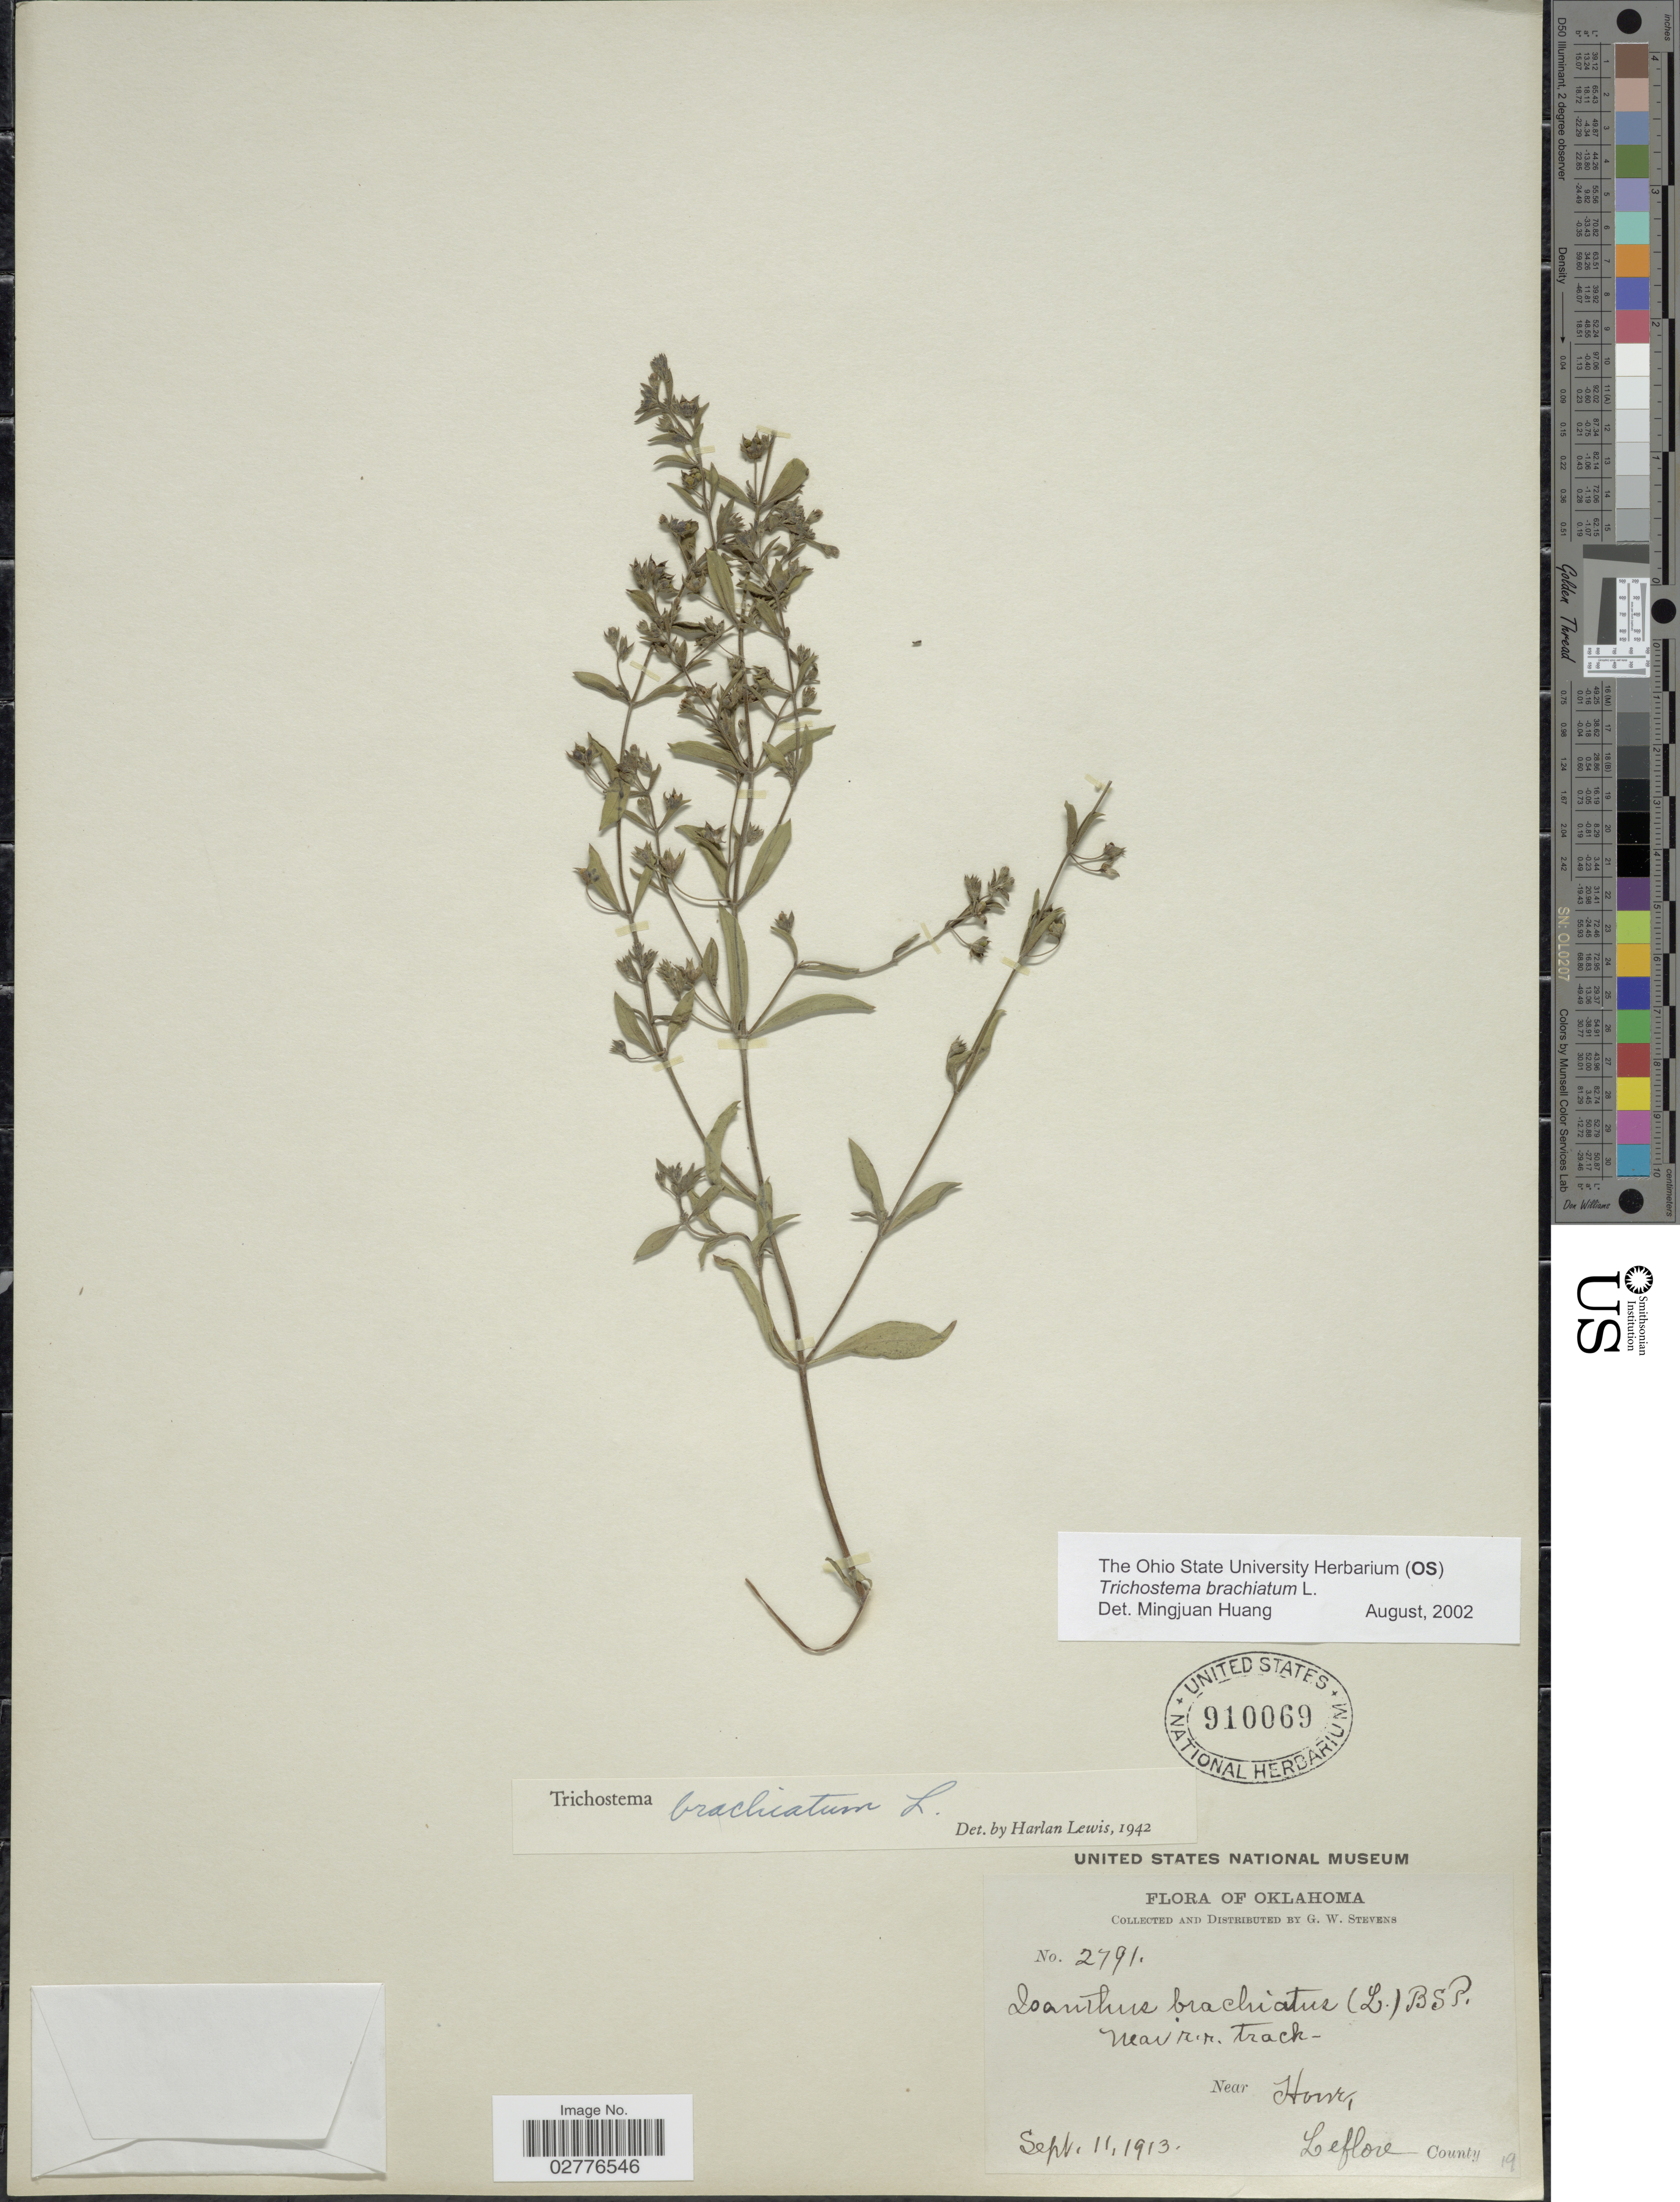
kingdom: Plantae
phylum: Tracheophyta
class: Magnoliopsida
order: Lamiales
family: Lamiaceae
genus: Trichostema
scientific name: Trichostema brachiatum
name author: L.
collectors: G. W. Stevens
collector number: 2791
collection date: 1913-09-11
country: United States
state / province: Oklahoma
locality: Near Hove, Leflore County.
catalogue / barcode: US 910069